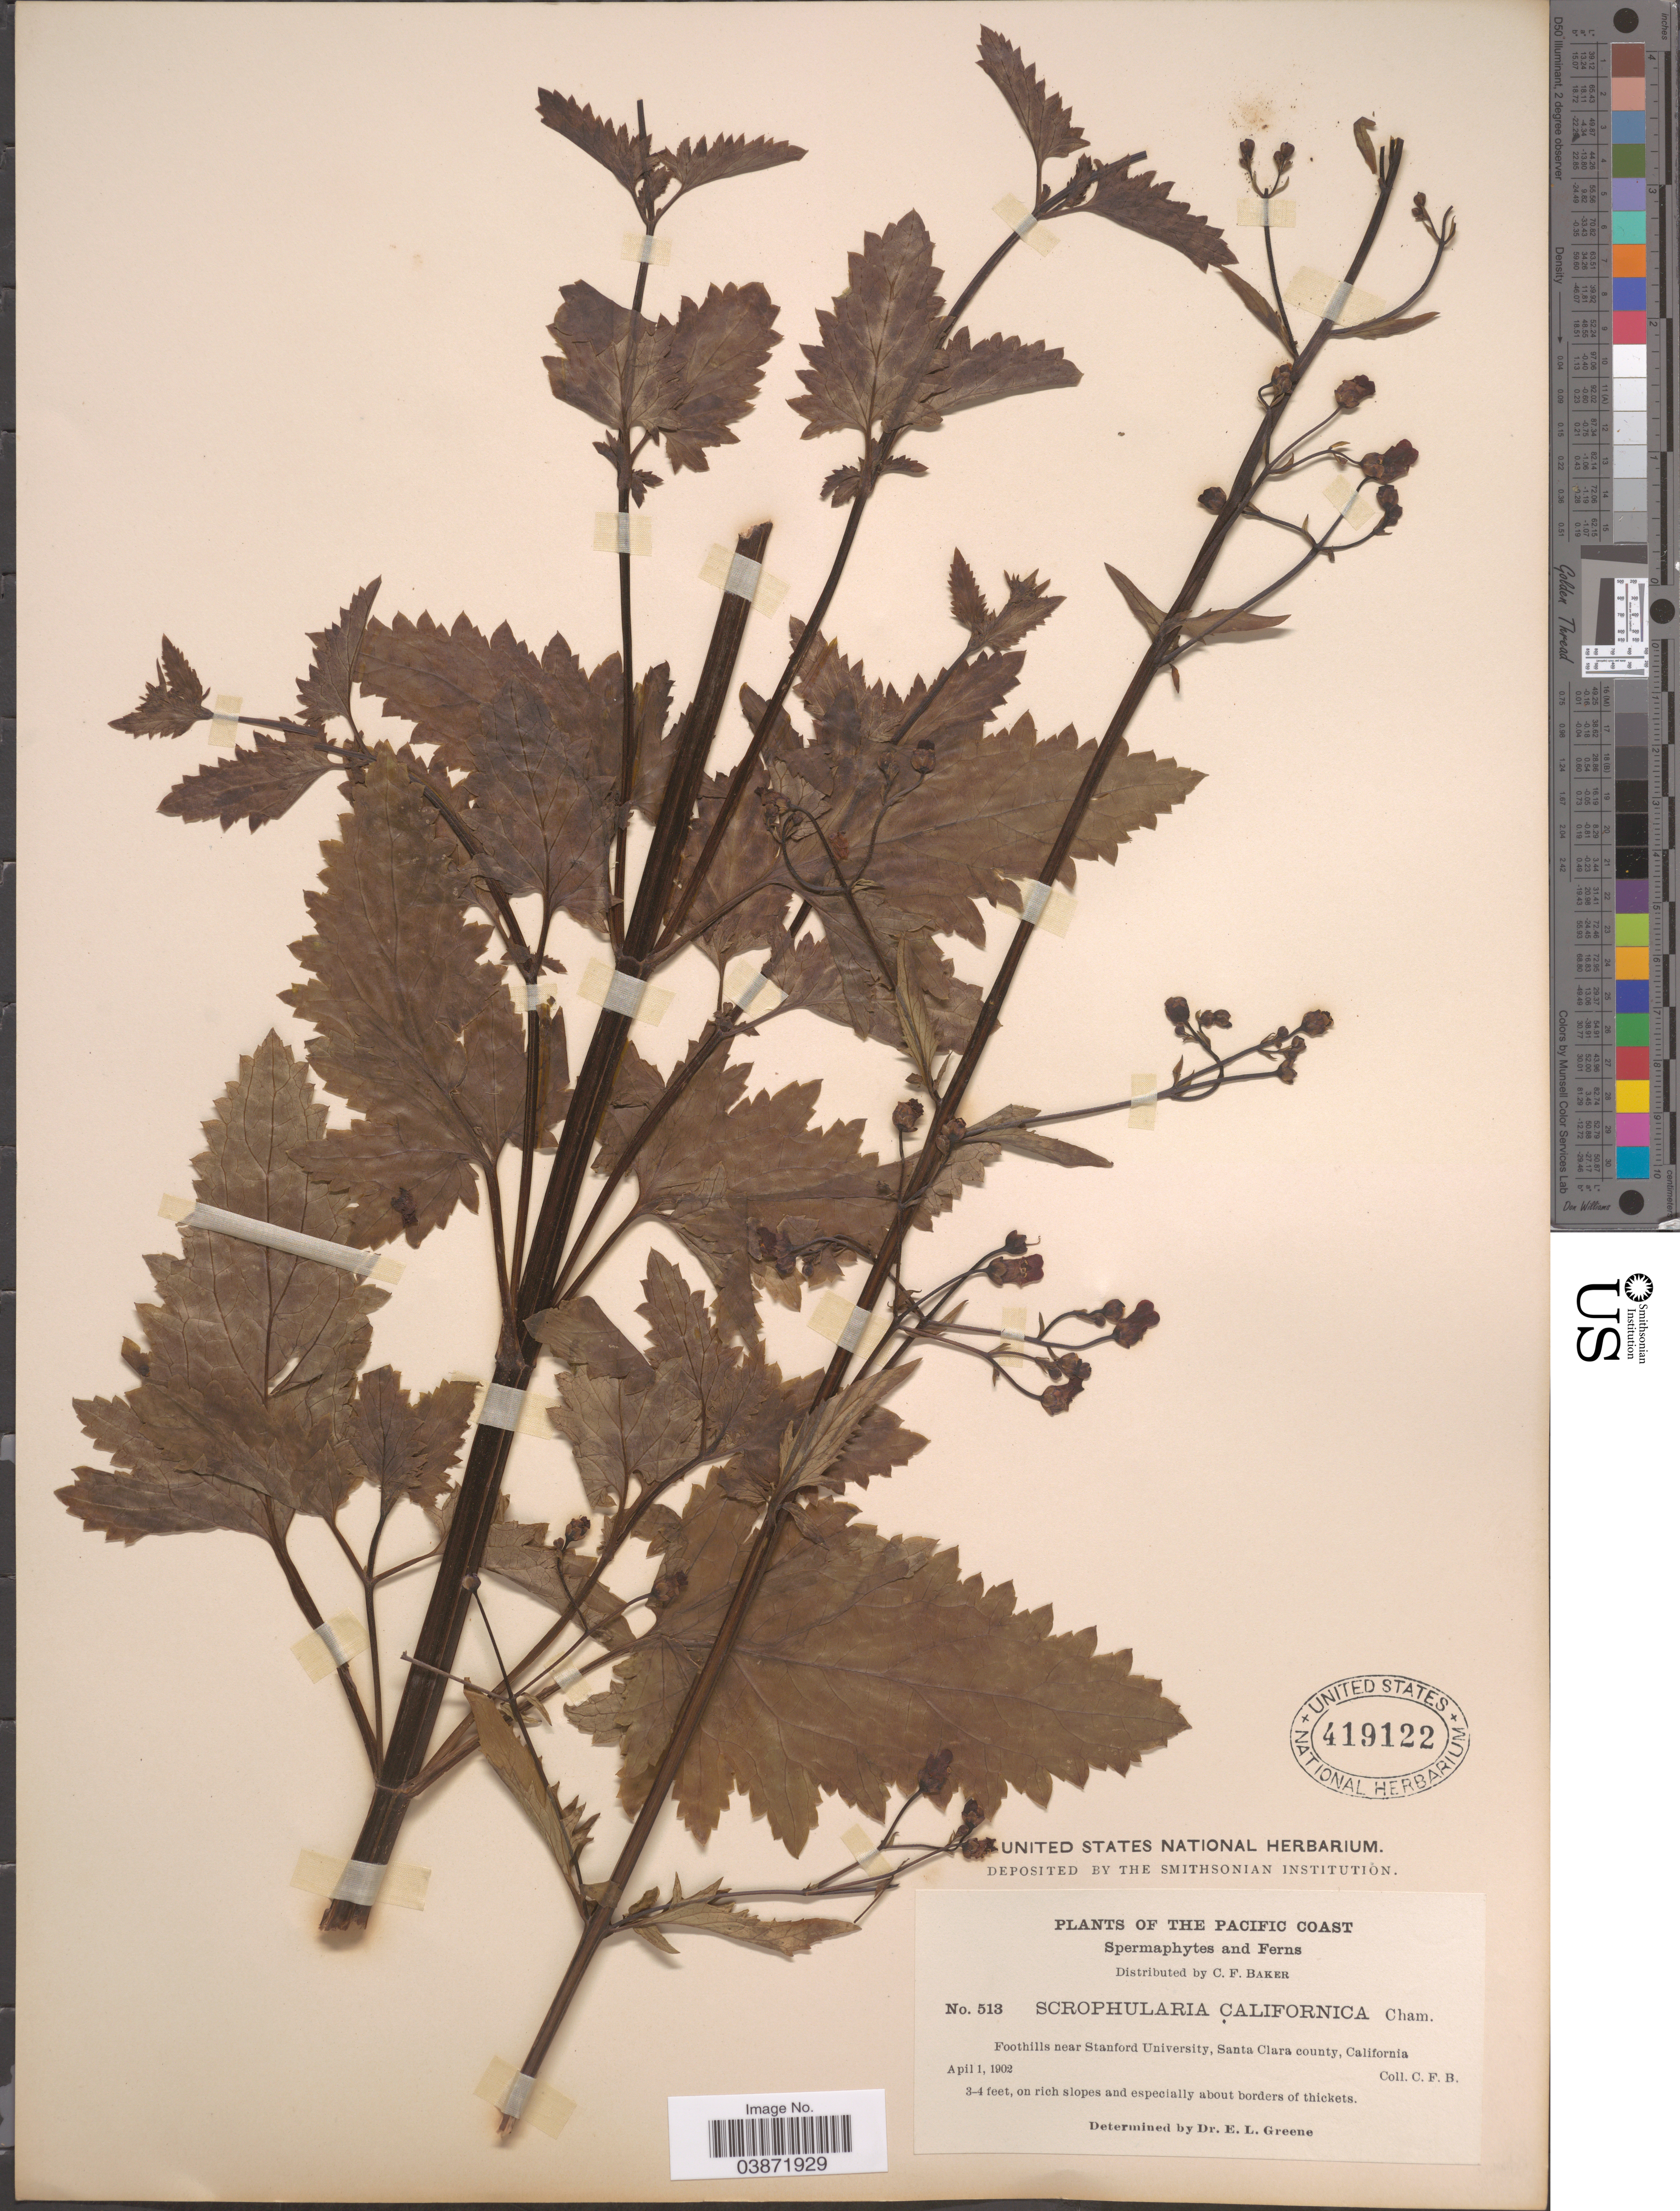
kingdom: Plantae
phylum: Tracheophyta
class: Magnoliopsida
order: Lamiales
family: Scrophulariaceae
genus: Scrophularia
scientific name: Scrophularia californica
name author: Cham. & Schltdl.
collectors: C. F. Baker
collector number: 513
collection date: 1902-04-01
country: United States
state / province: California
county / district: Santa Clara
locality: The Pacific Coast. Foothills near Stanford University, Santa Clara County.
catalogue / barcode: US 419122